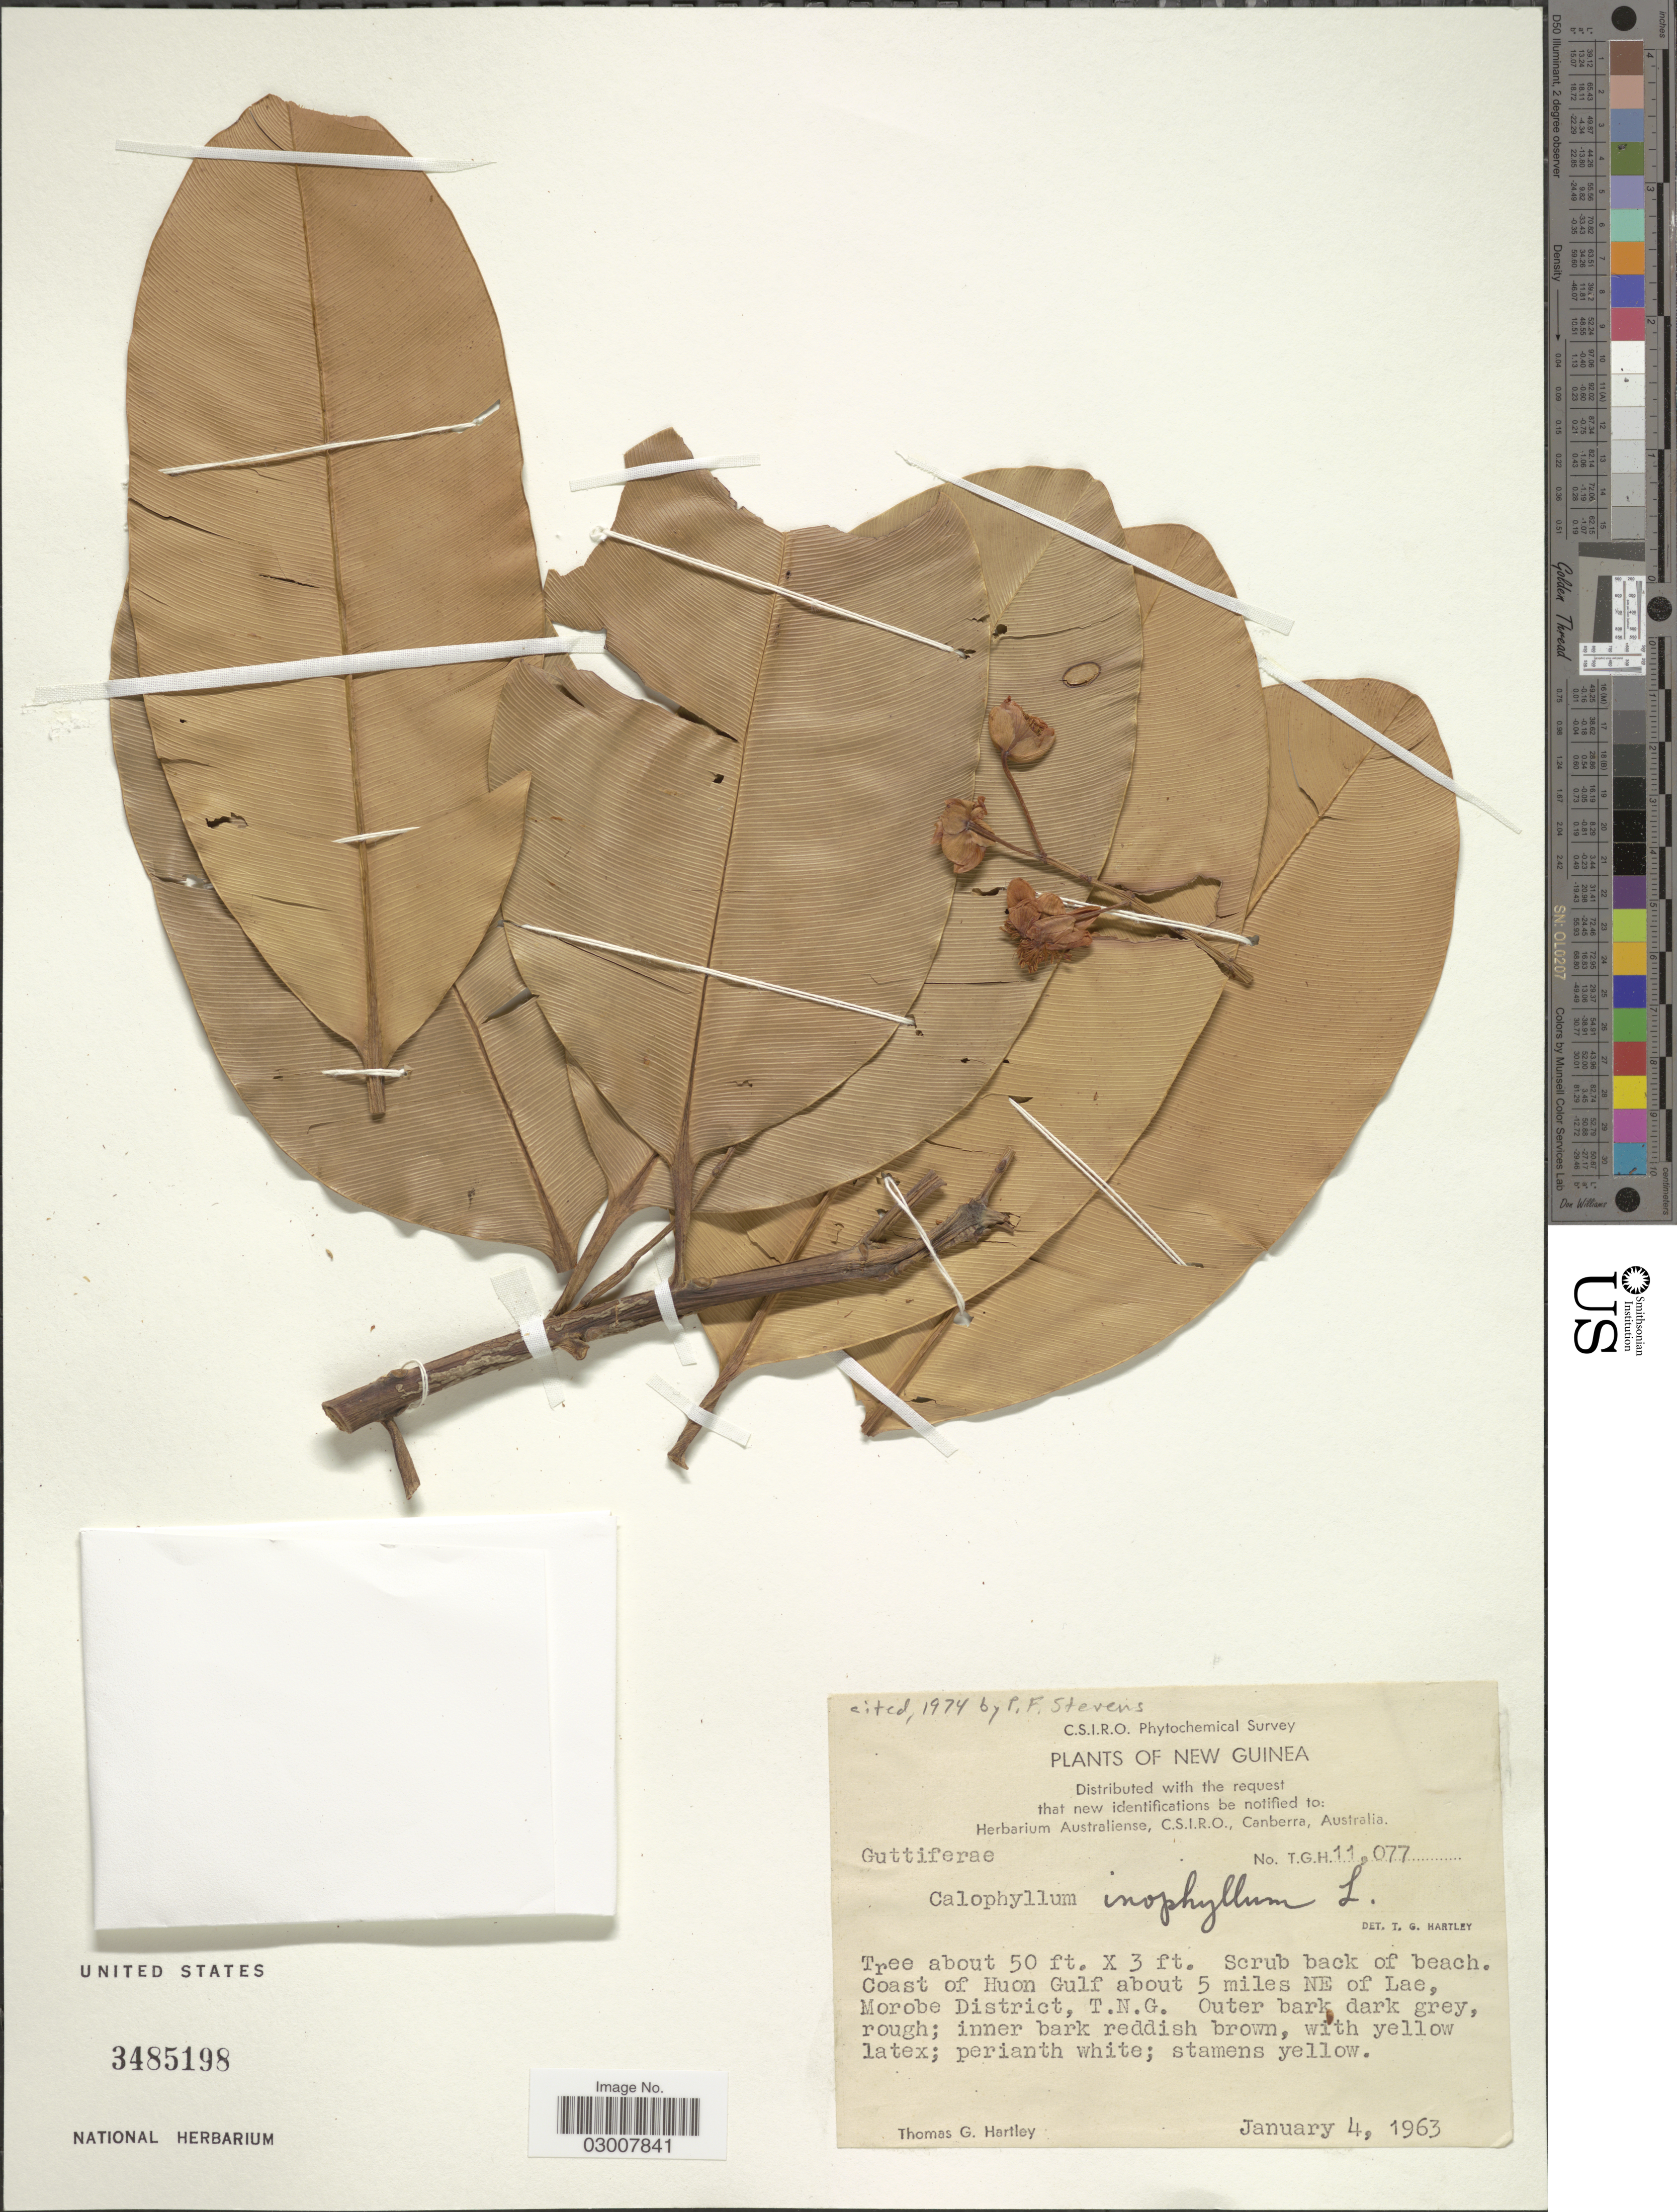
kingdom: Plantae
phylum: Tracheophyta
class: Magnoliopsida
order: Malpighiales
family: Calophyllaceae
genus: Calophyllum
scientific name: Calophyllum inophyllum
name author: L.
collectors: T. G. Hartley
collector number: T.G.H. 11077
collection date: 1963-01-04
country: Papua New Guinea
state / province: Morobe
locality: New Guinea. Coast of Huon Gulf about 5 miles NE of Lae, Morobe District, T.N.G.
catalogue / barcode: US 3485198